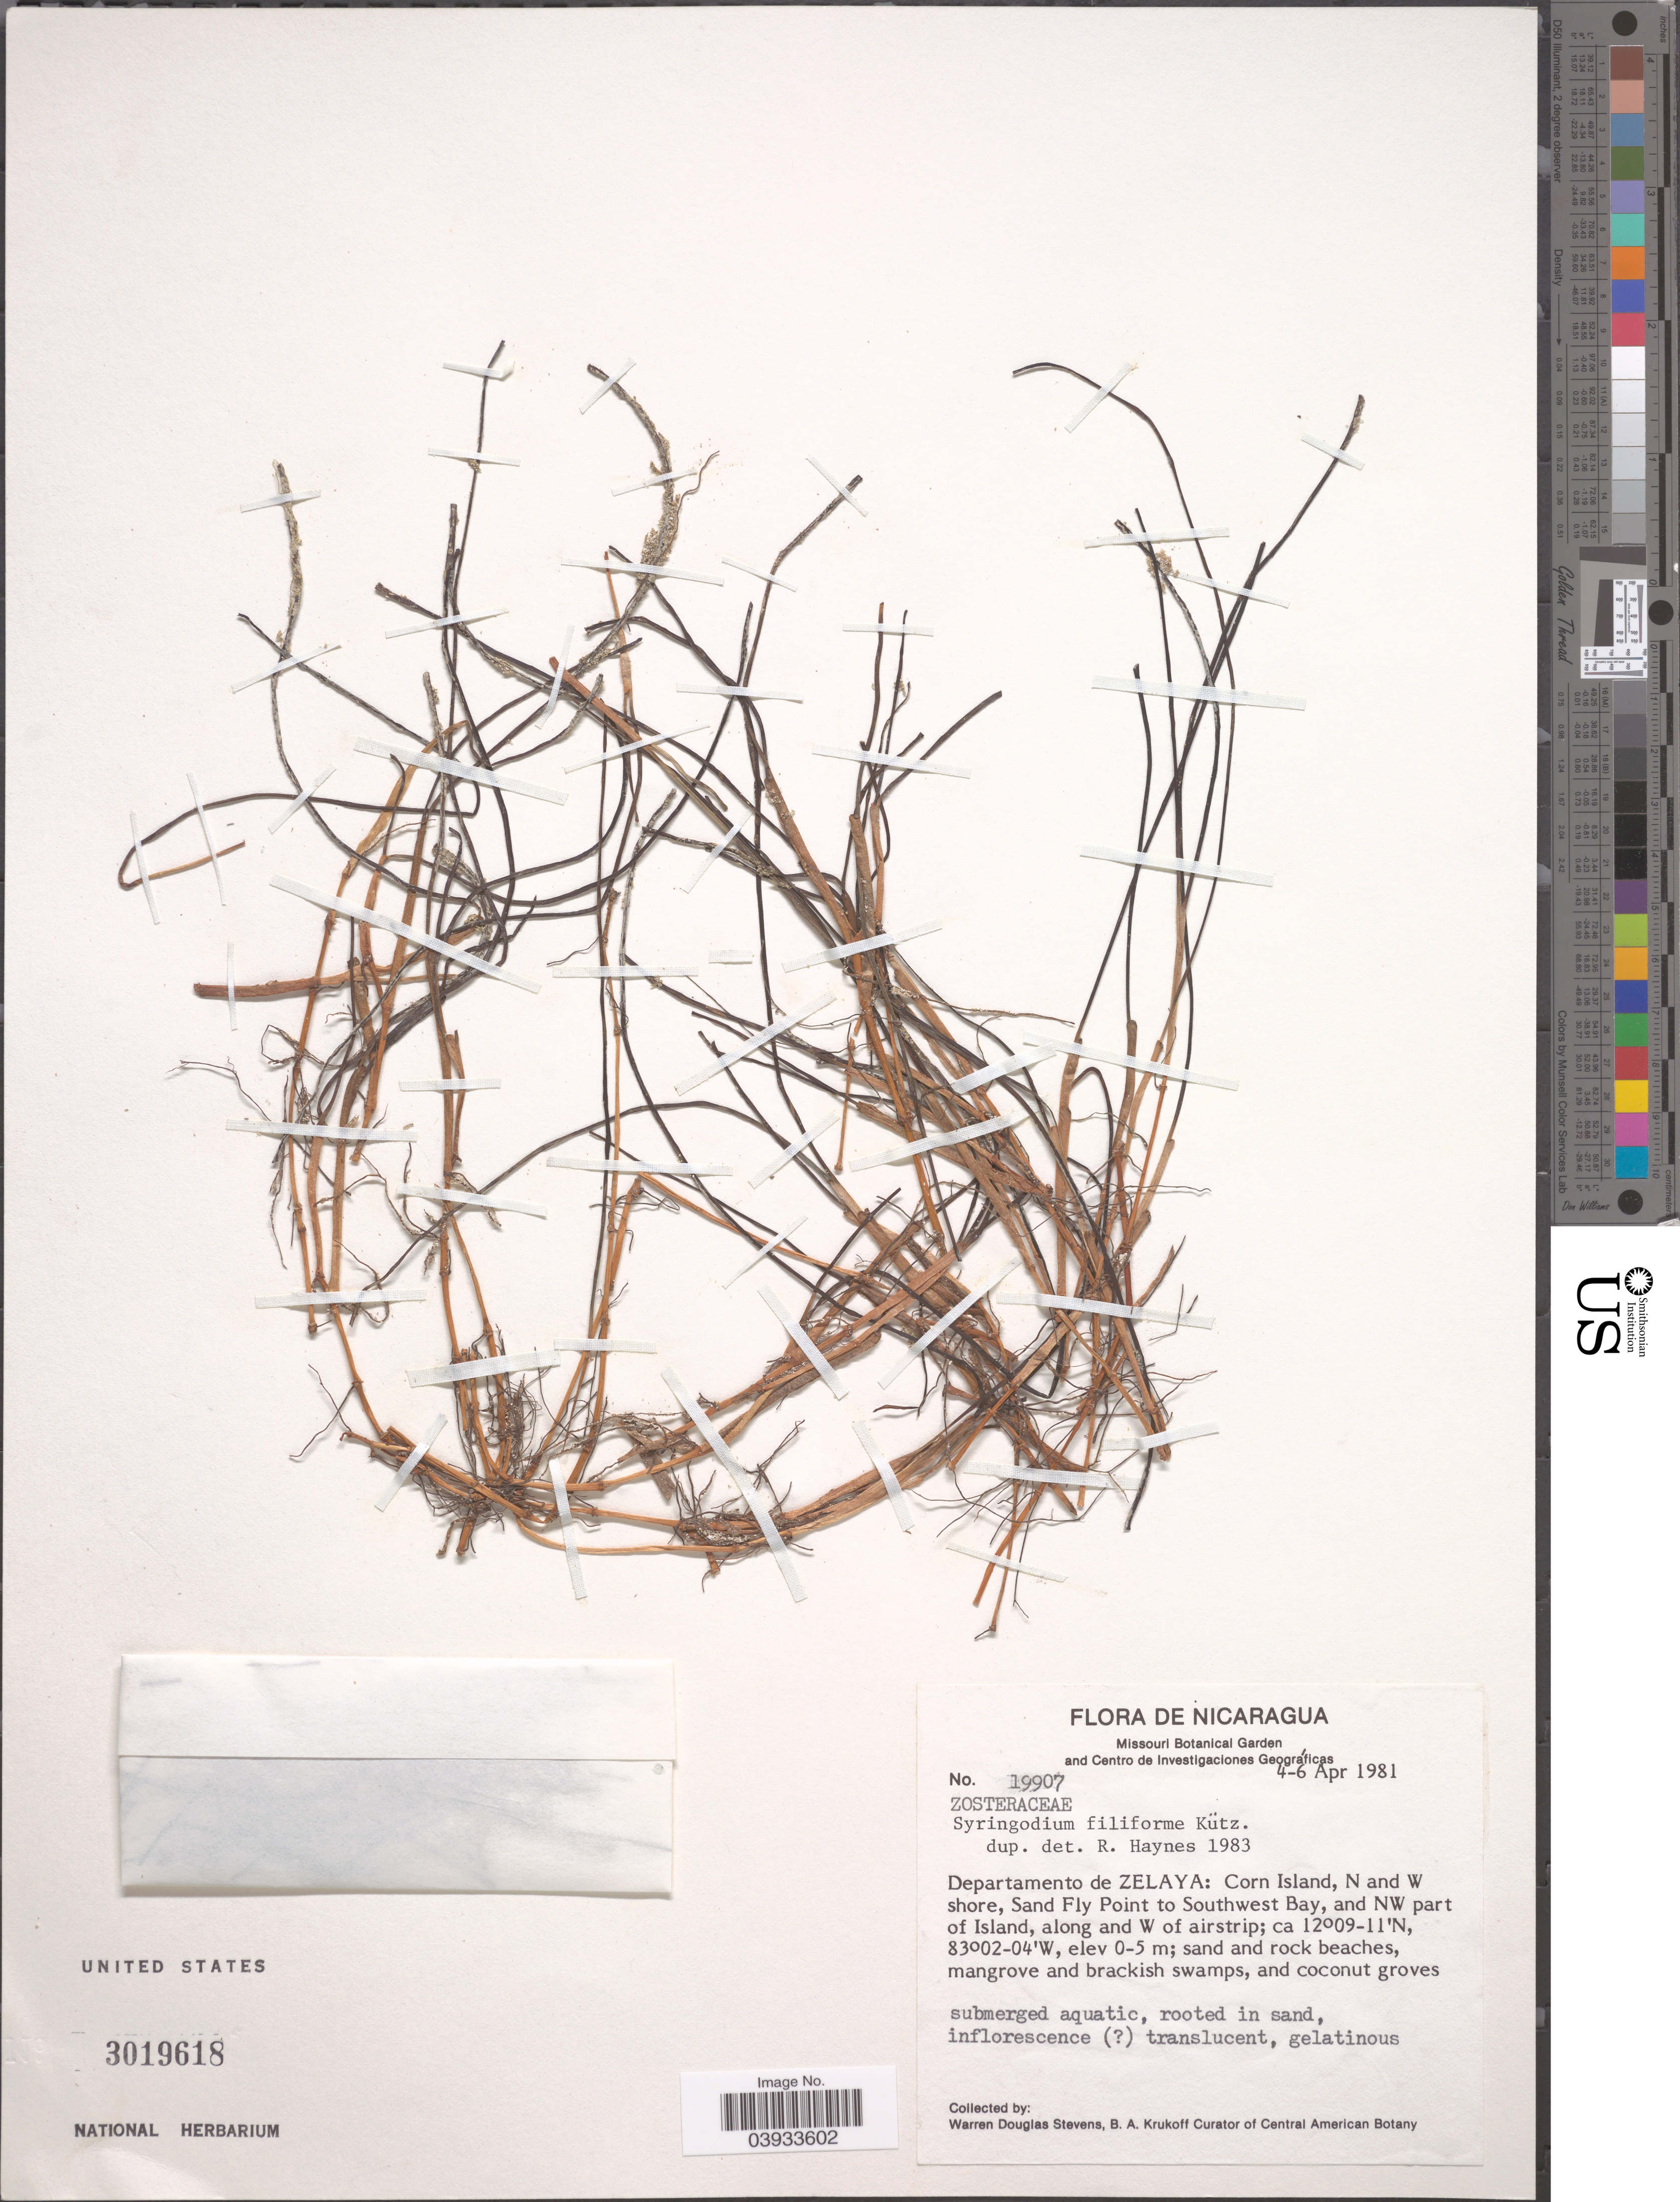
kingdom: Plantae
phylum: Tracheophyta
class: Liliopsida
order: Alismatales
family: Cymodoceaceae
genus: Syringodium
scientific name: Syringodium filiforme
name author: Kütz.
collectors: W. D. Stevens & B. A. Krukoff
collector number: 19907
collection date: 1981-04-04/1981-04-06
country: Nicaragua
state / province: Atlántico Sur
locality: Departamento de Zelaya: Corn Island, N and W shore, Sand Fly Point to Southwest Bay, and NW part of Island, along and W of airstrip.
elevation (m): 0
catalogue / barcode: US 3019618